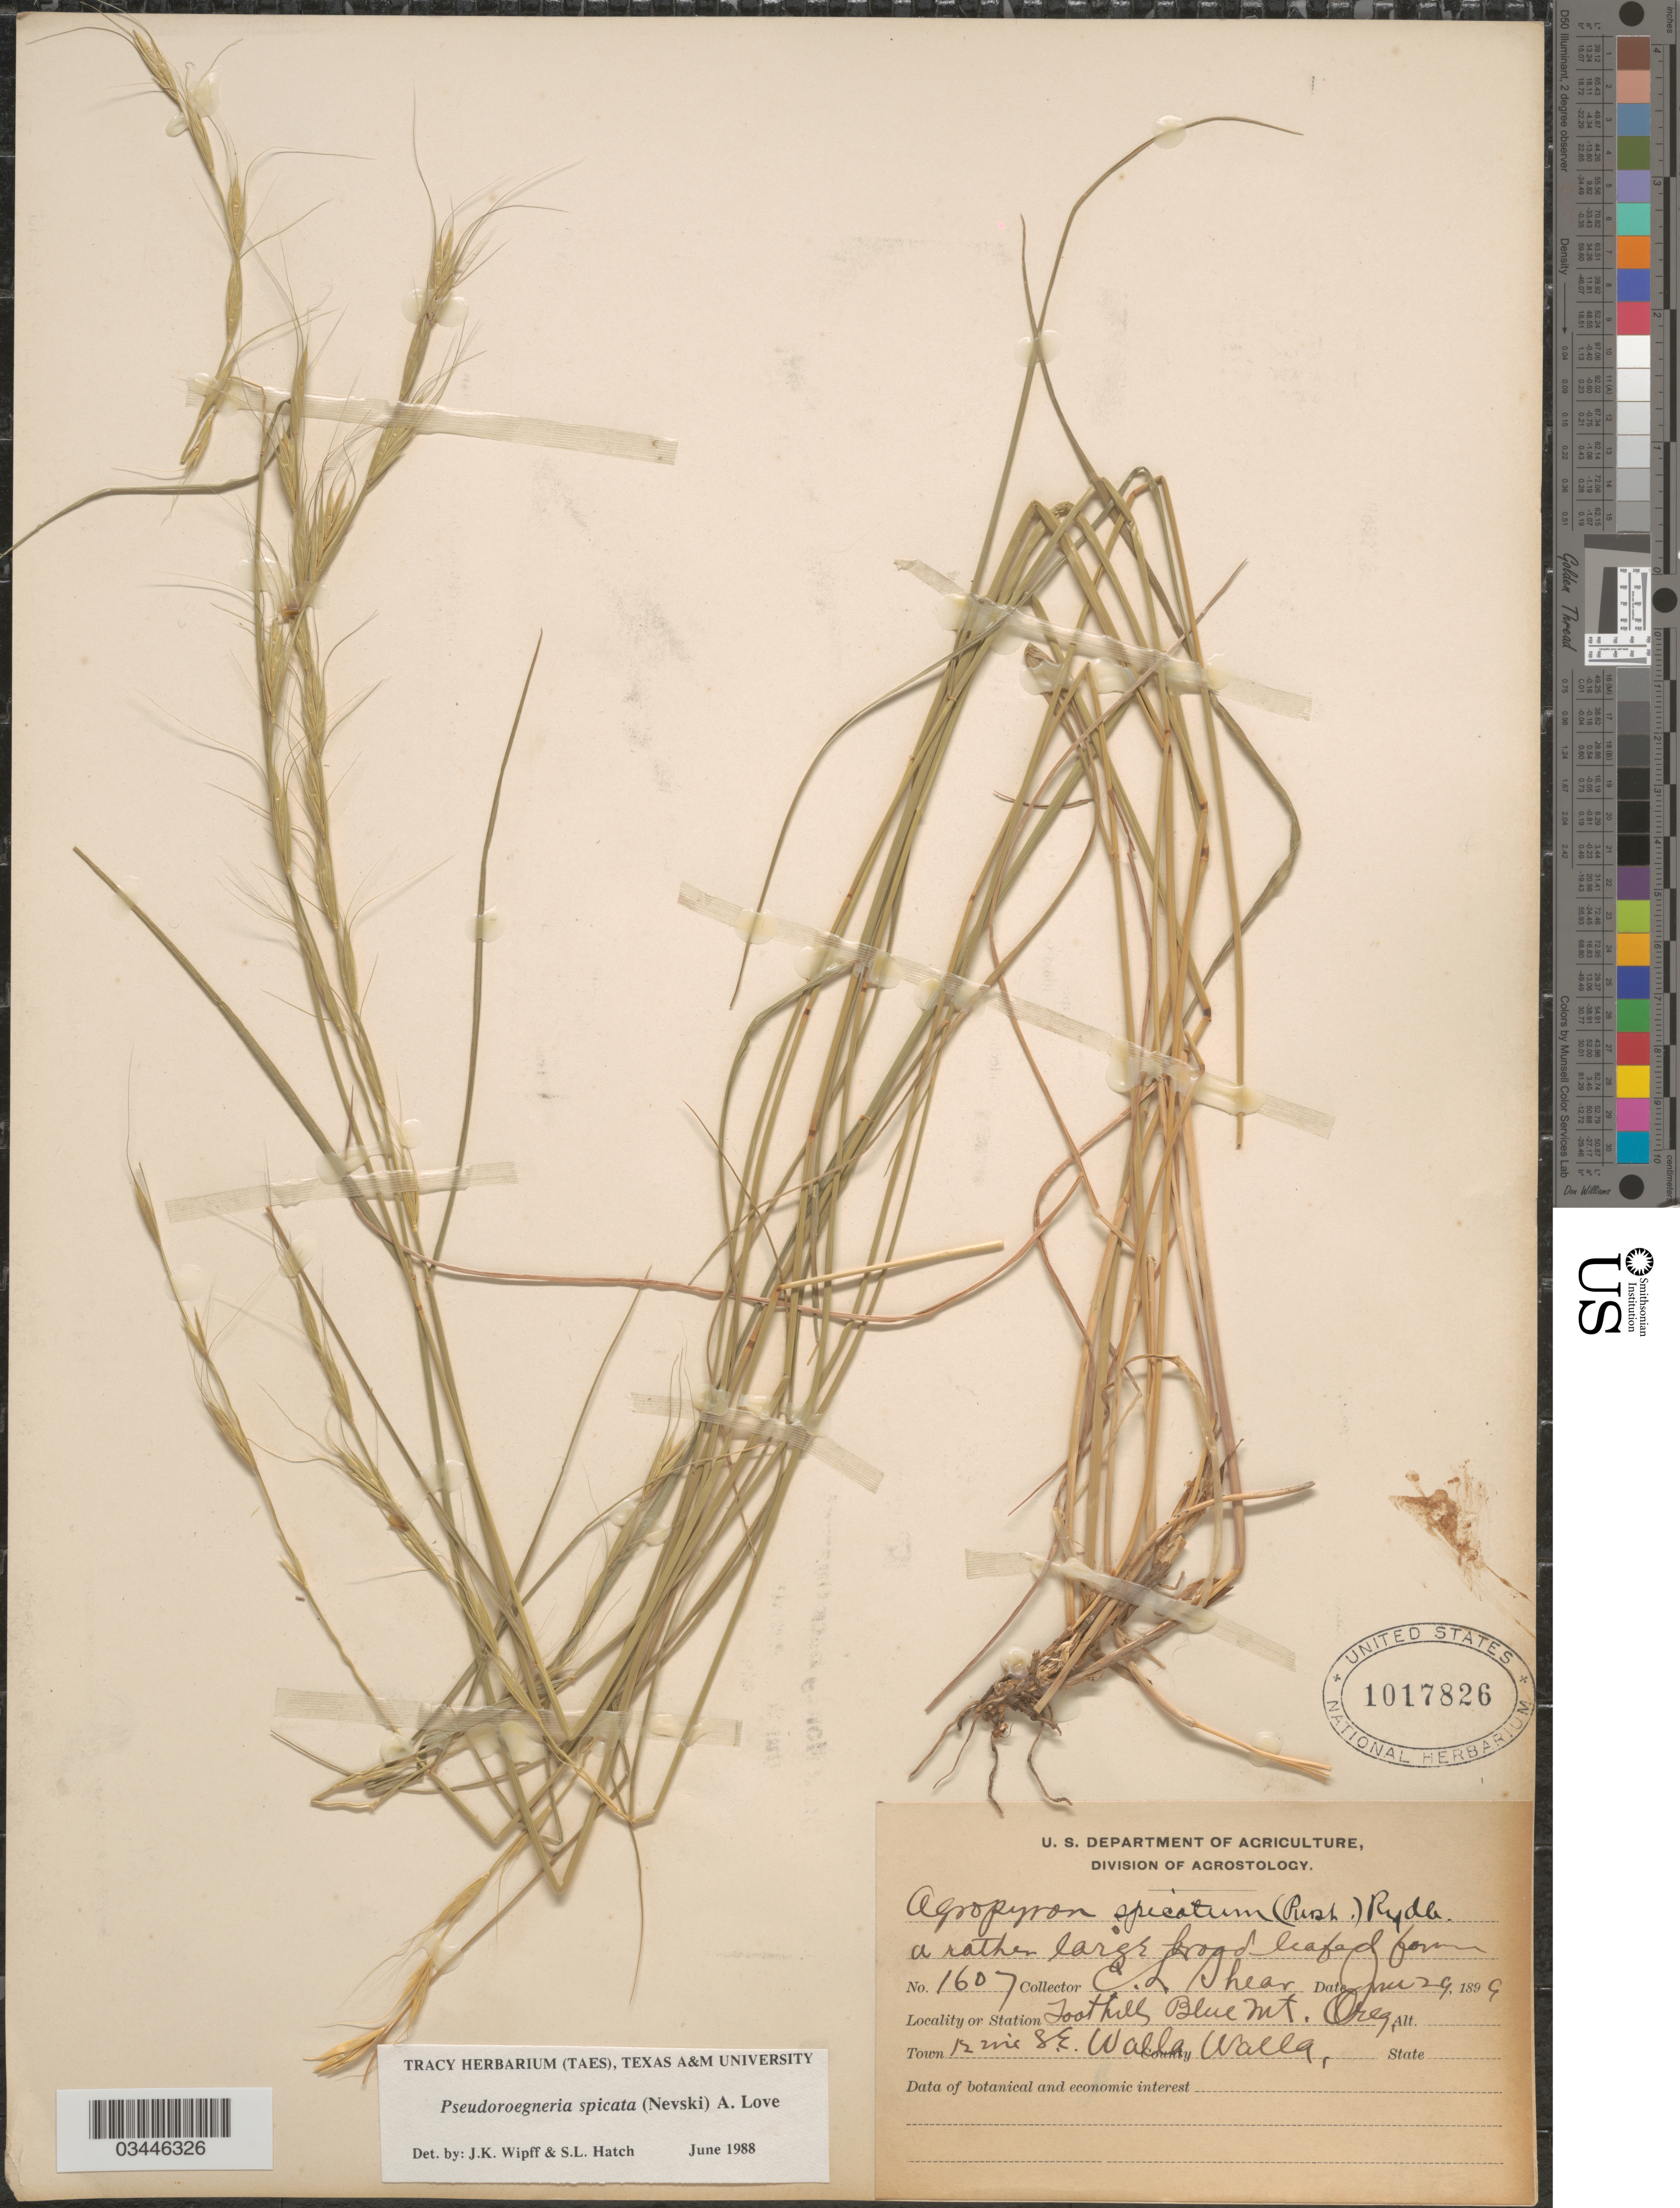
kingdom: Plantae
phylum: Tracheophyta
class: Liliopsida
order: Poales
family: Poaceae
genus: Pseudoroegneria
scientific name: Pseudoroegneria spicata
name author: (Pursh) Á. Löve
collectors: C. L. Shear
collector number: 1607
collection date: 1898-06-29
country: United States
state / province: Oregon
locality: Foothills Blue Mt. Town 12 mi S.E. Walla Walla.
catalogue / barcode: US 1017826